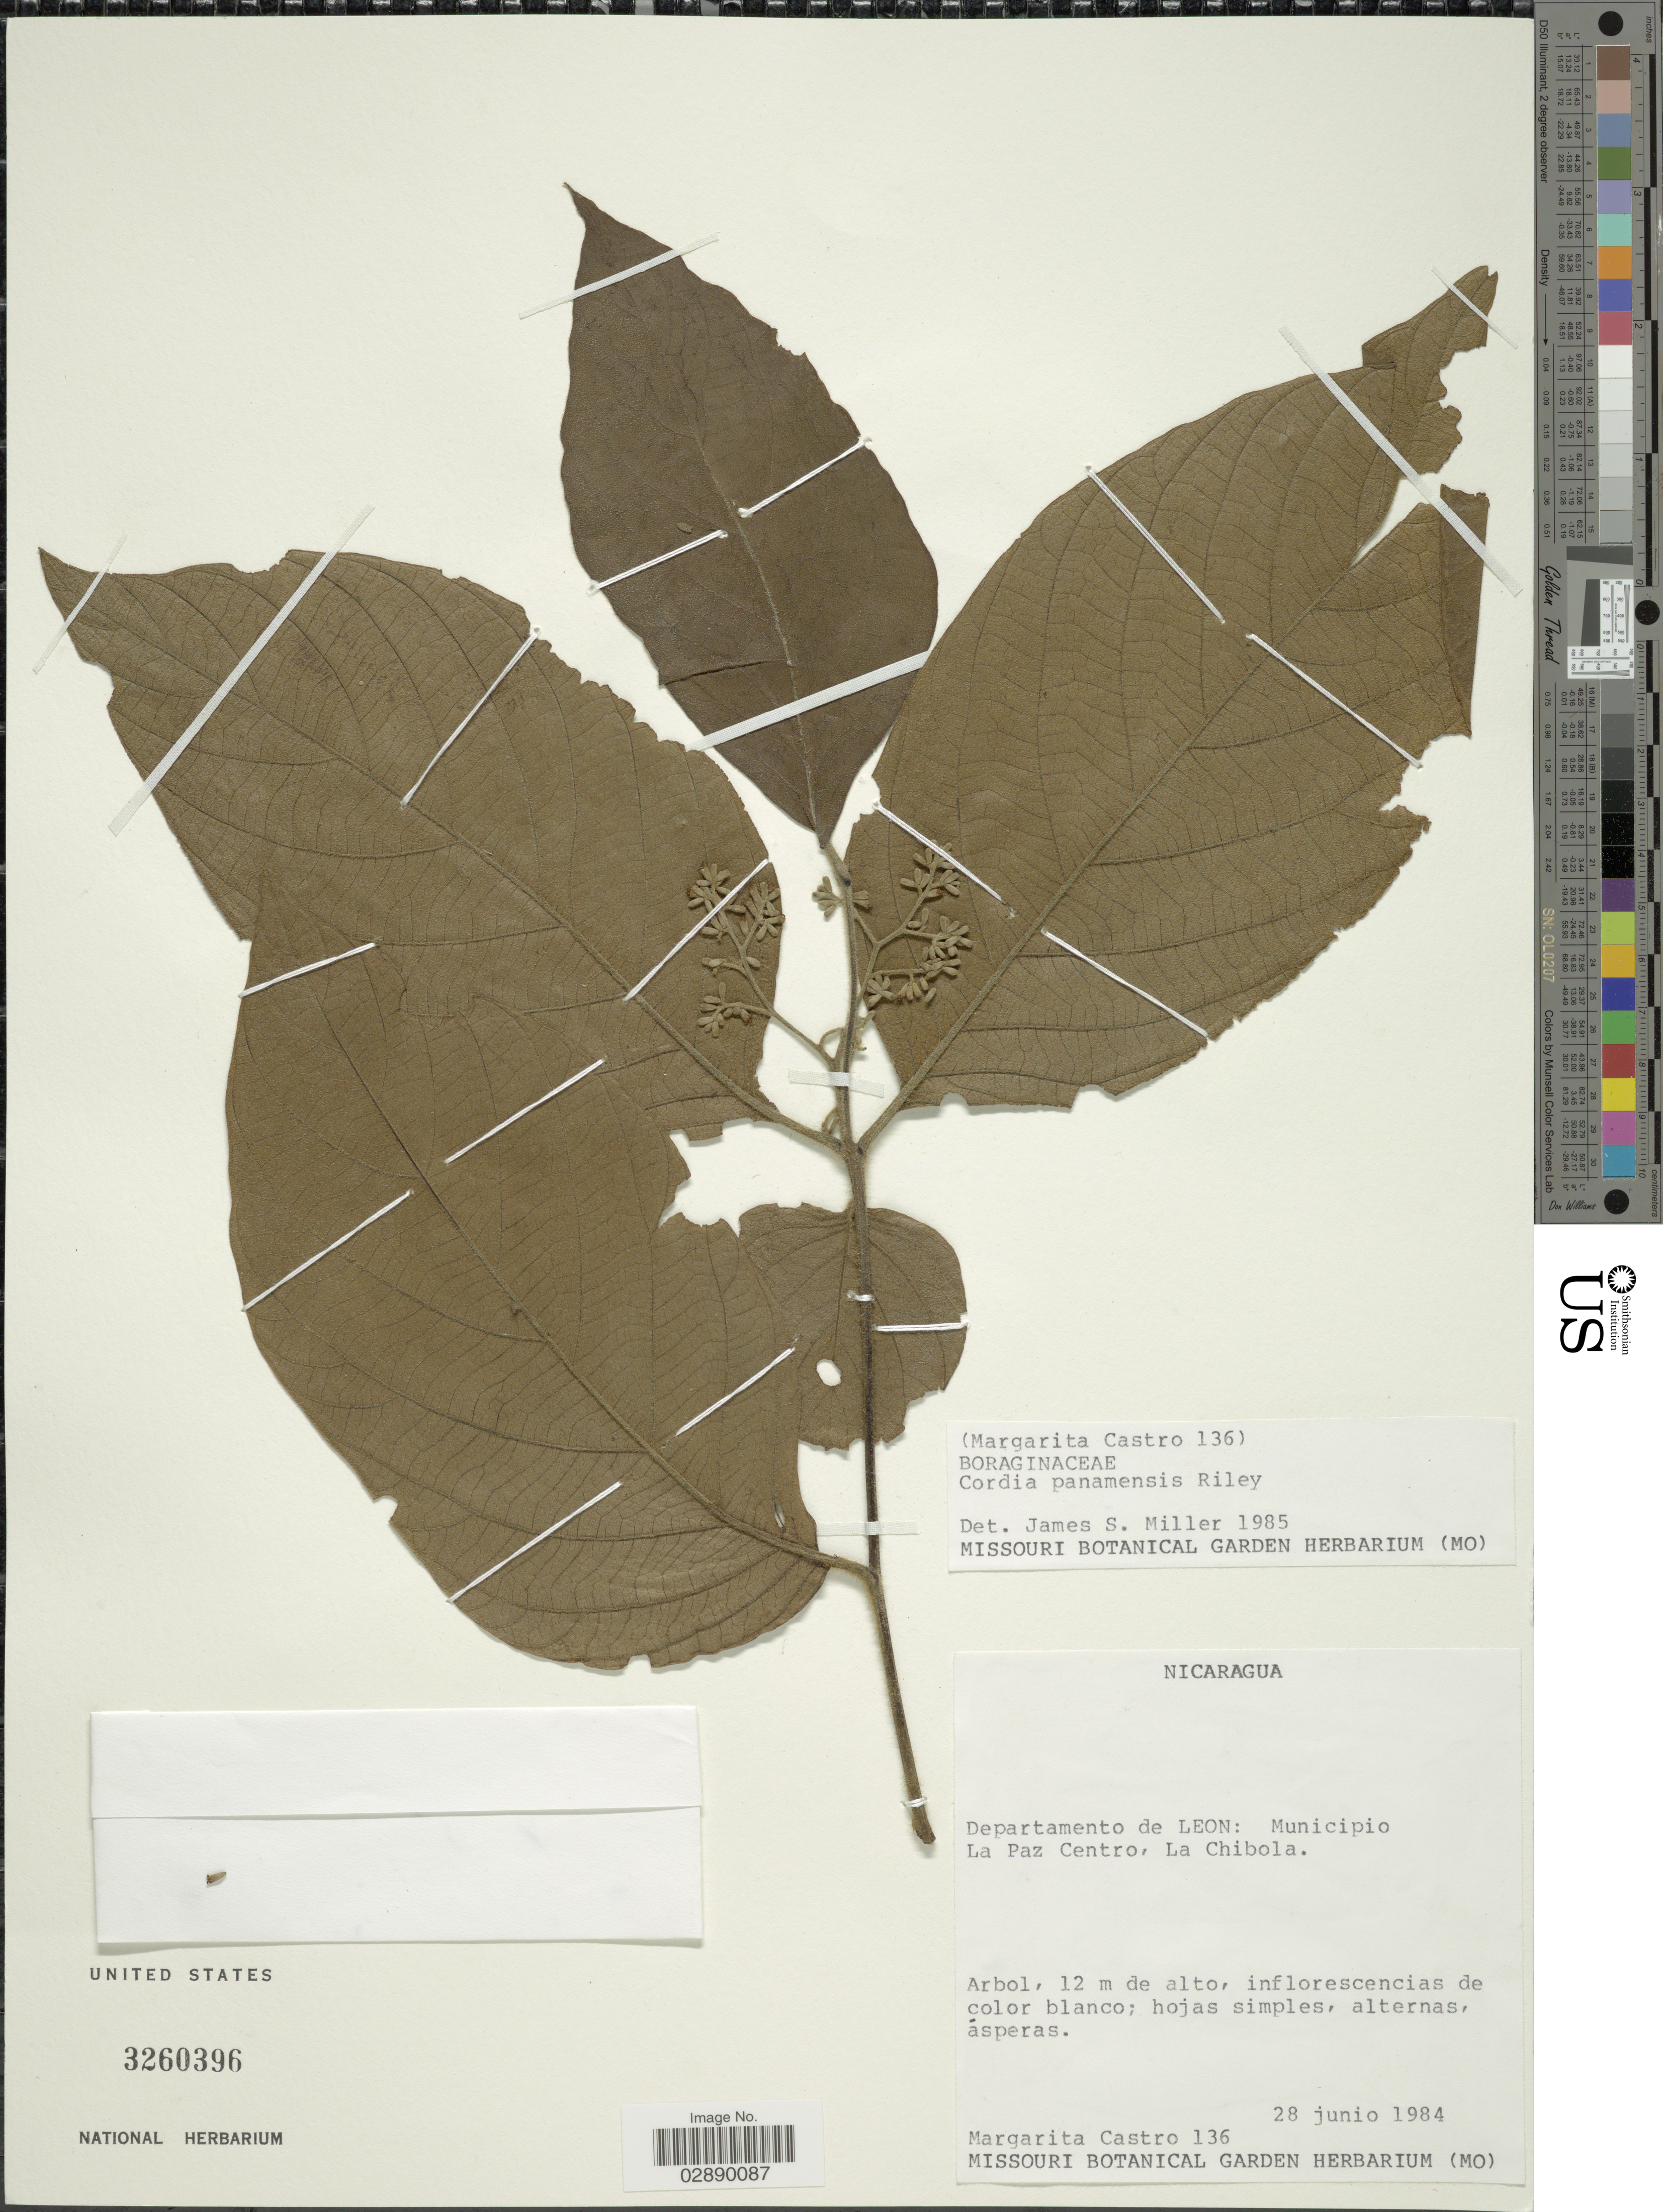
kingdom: Plantae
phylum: Tracheophyta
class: Magnoliopsida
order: Boraginales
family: Cordiaceae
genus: Cordia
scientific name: Cordia panamensis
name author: L. Riley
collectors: M. Castro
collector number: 136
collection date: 1984-06-28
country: Nicaragua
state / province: Leon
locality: Departamento de Leon: Municipio La Paz Centro, La Chibola.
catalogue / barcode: US 3260396